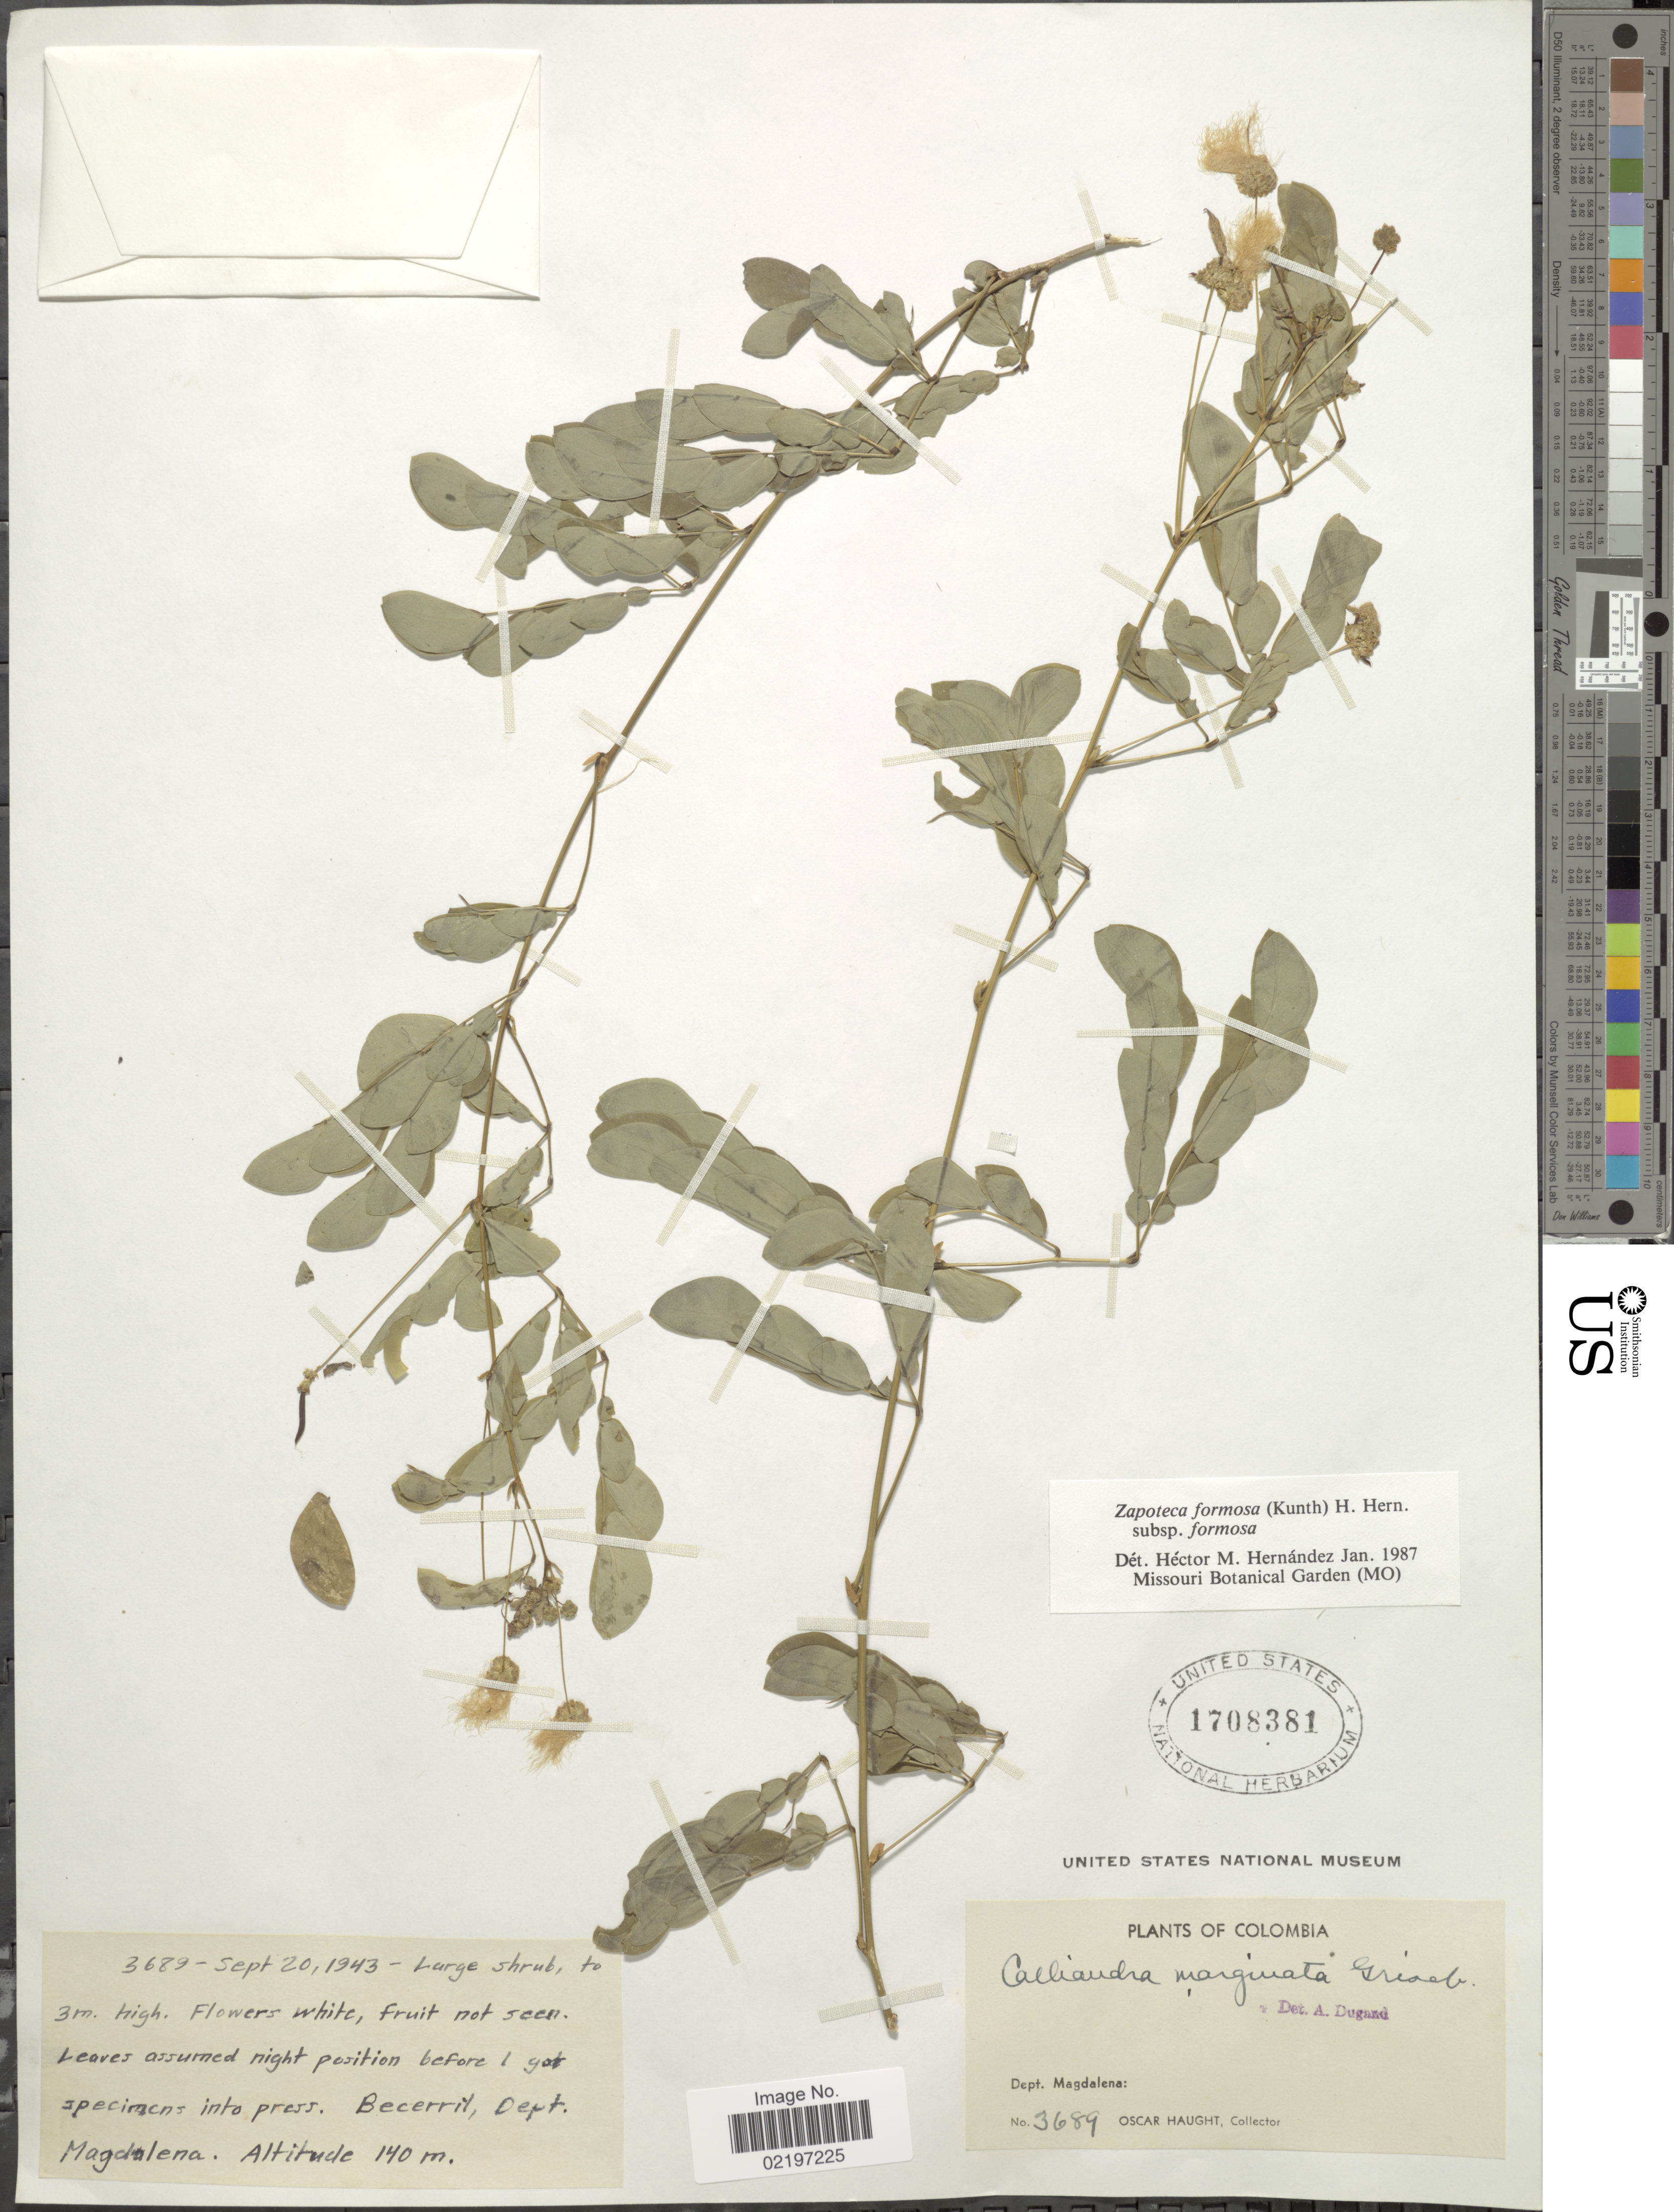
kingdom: Plantae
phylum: Tracheophyta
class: Magnoliopsida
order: Fabales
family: Fabaceae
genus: Zapoteca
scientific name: Zapoteca formosa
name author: (Kunth) H.M. Hern.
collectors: O. L. Haught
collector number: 3689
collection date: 1943-09-20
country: Colombia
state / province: Magdalena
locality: Dept. Magdalena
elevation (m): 140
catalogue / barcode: US 1708381